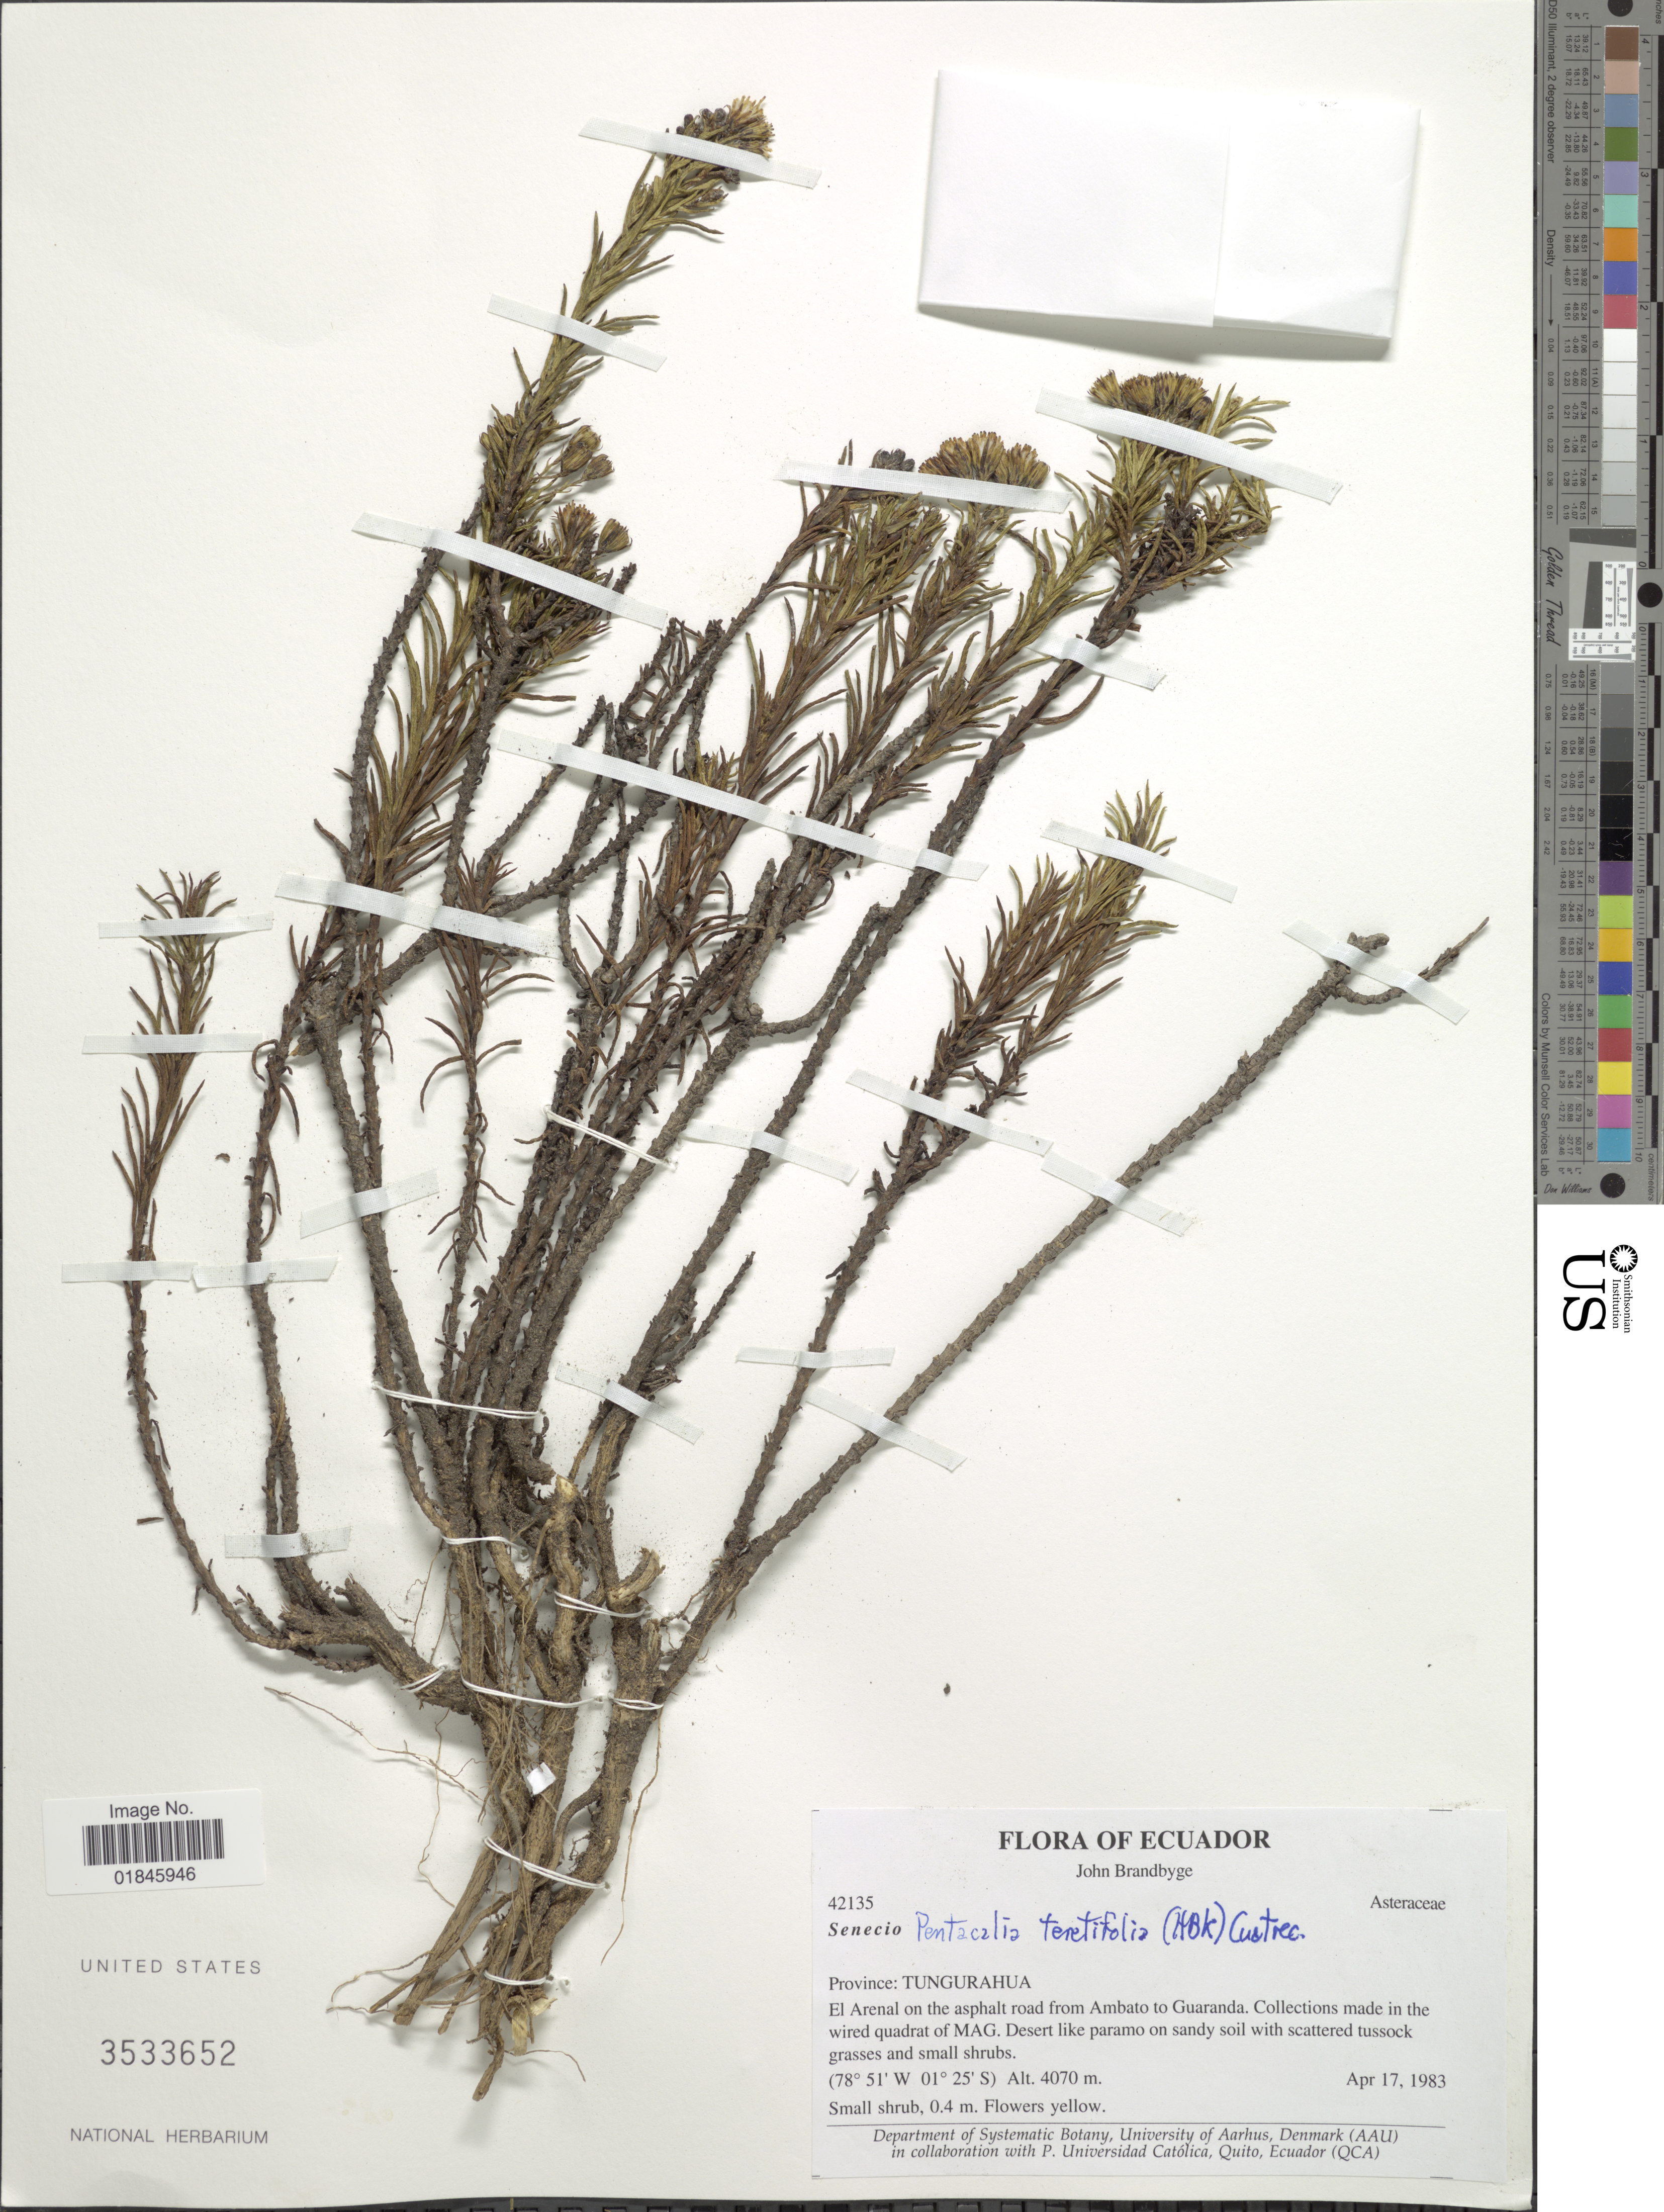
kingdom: Plantae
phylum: Tracheophyta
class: Magnoliopsida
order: Asterales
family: Asteraceae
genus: Pentacalia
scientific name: Pentacalia teretifolia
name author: (Kunth) Cuatrec.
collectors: J. Brandbyge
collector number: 42135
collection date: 1983-04-17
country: Ecuador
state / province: Tungurahua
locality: Province: Tungurahua. El Arenal on the asphalt road from Ambato to Guaranda.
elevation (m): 4070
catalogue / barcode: US 3533652